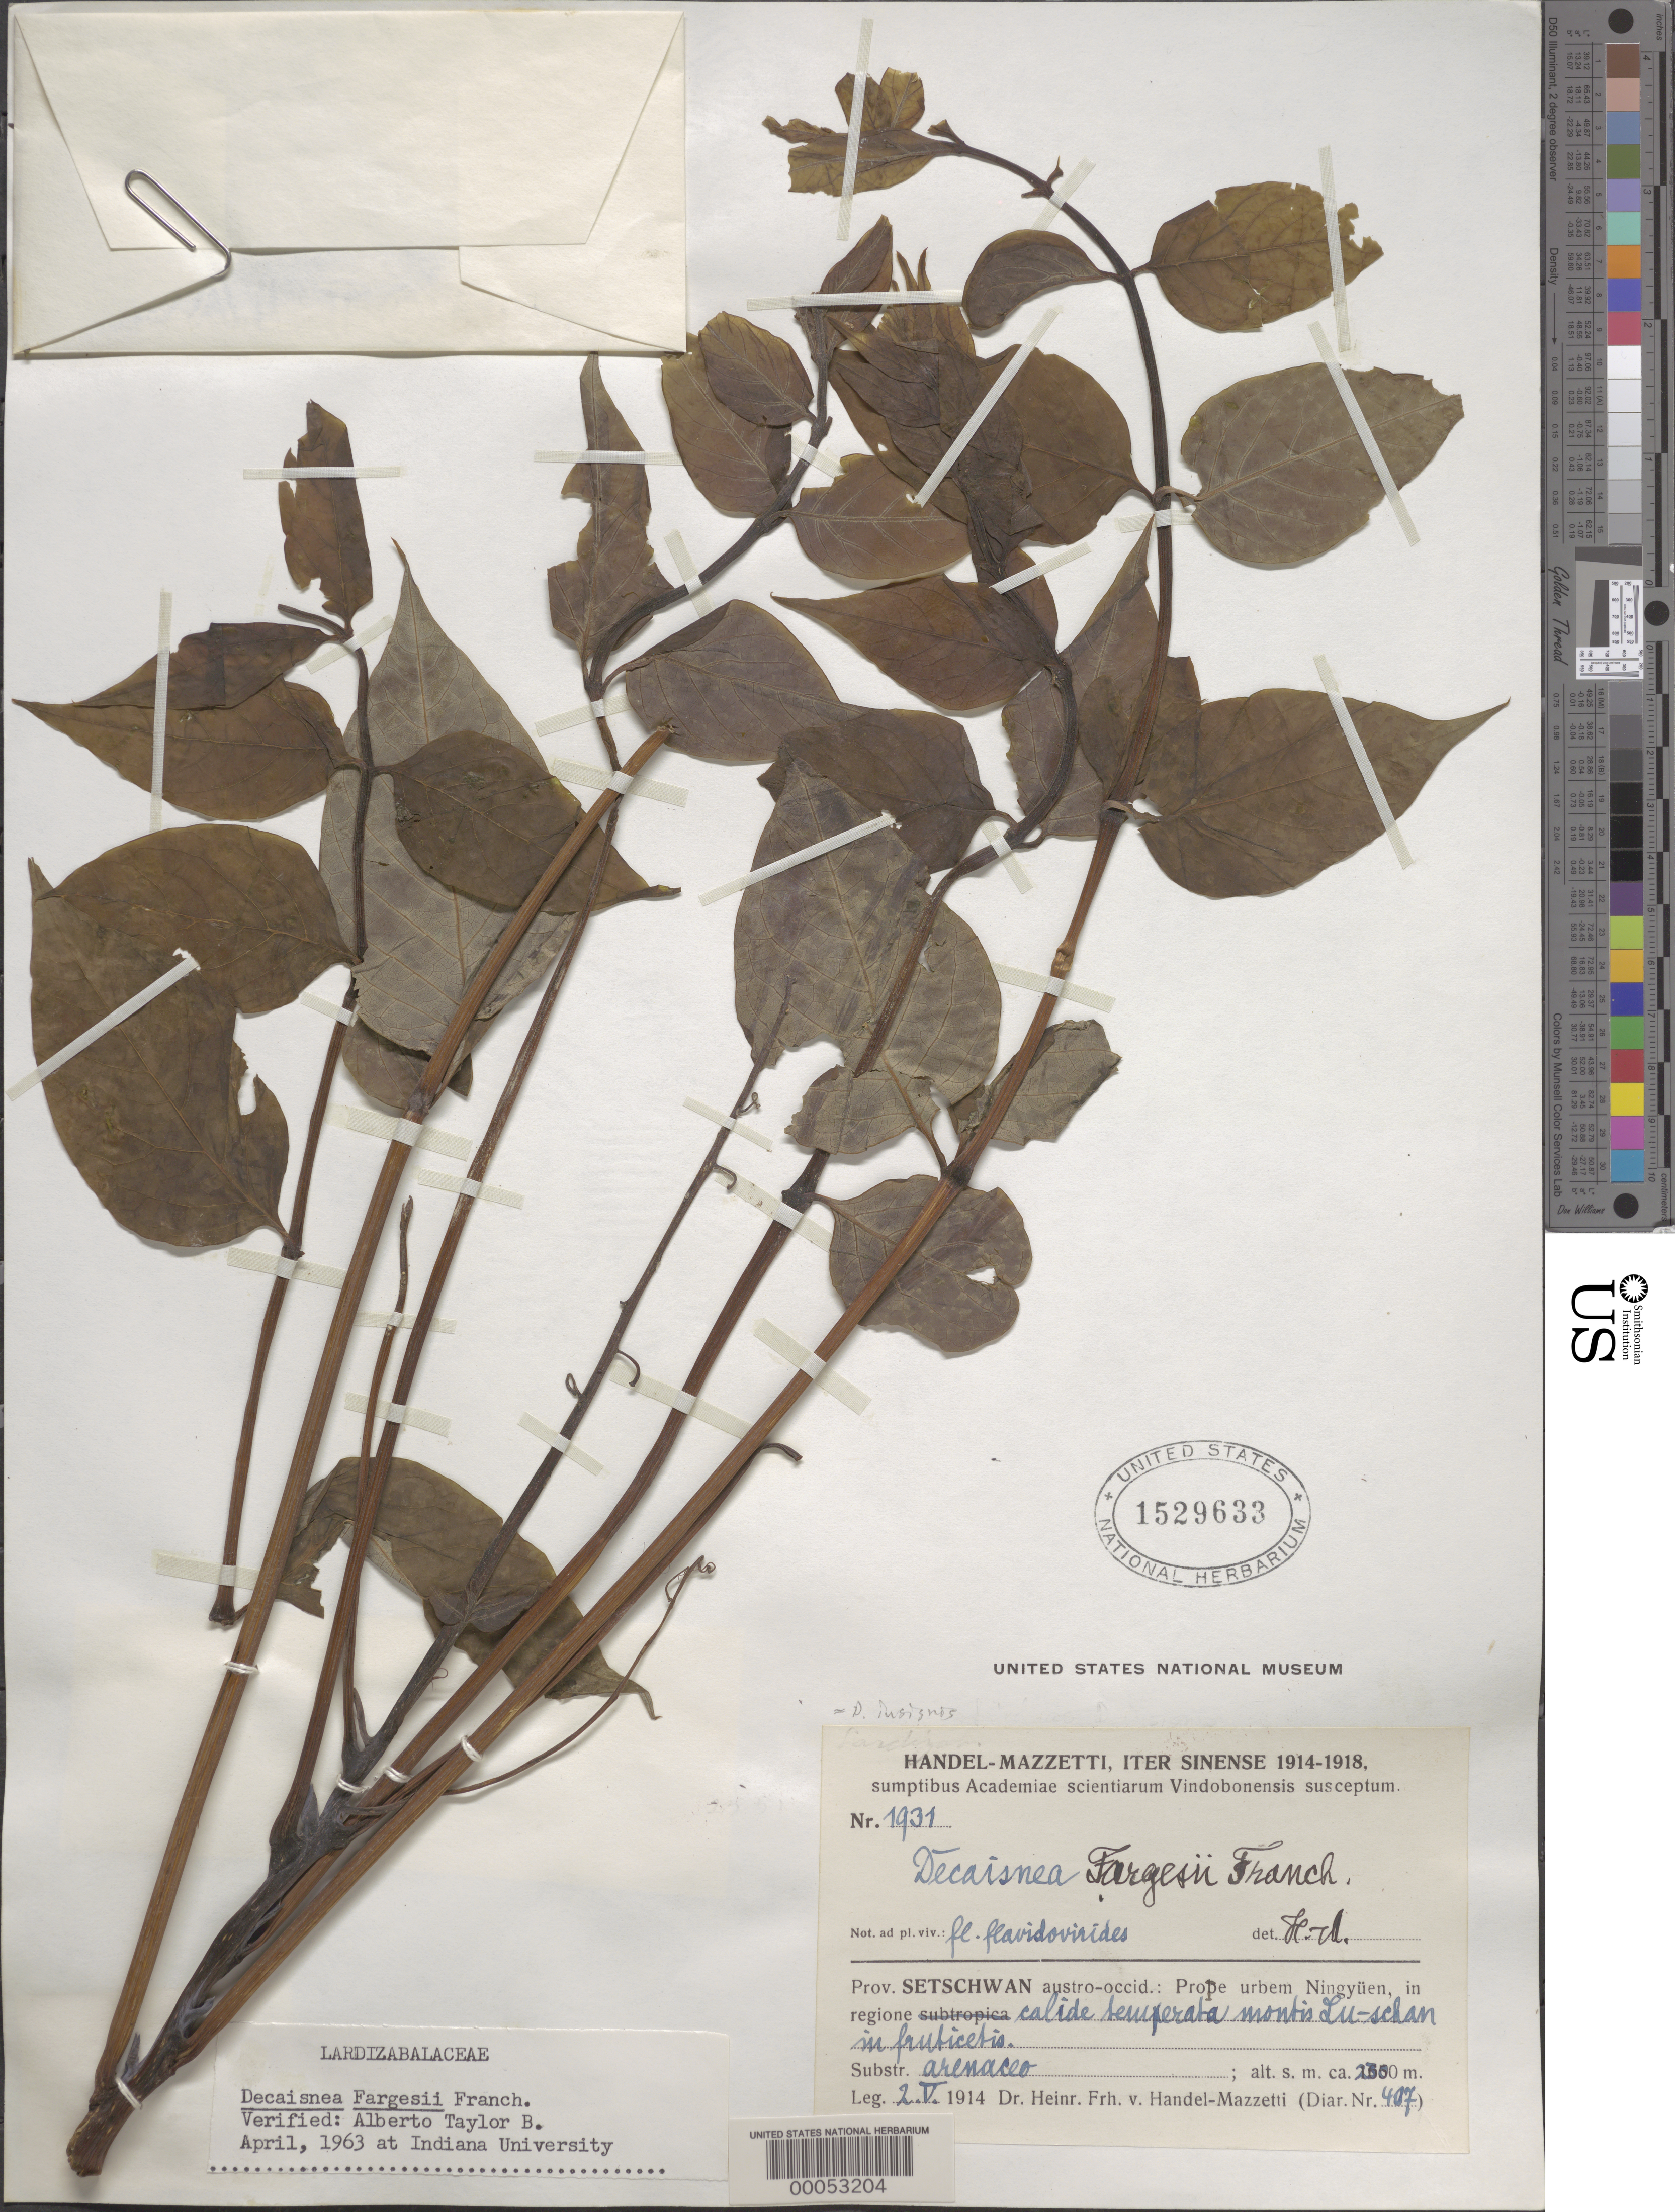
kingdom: Plantae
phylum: Tracheophyta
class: Magnoliopsida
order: Ranunculales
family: Lardizabalaceae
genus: Decaisnea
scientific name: Decaisnea insignis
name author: (Griff.) Hook. f. & Thomson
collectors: H. Handel-Mazzetti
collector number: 1931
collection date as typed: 02 May 1914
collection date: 1914-05-02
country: China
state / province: Sichuan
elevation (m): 2300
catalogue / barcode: US 1529633